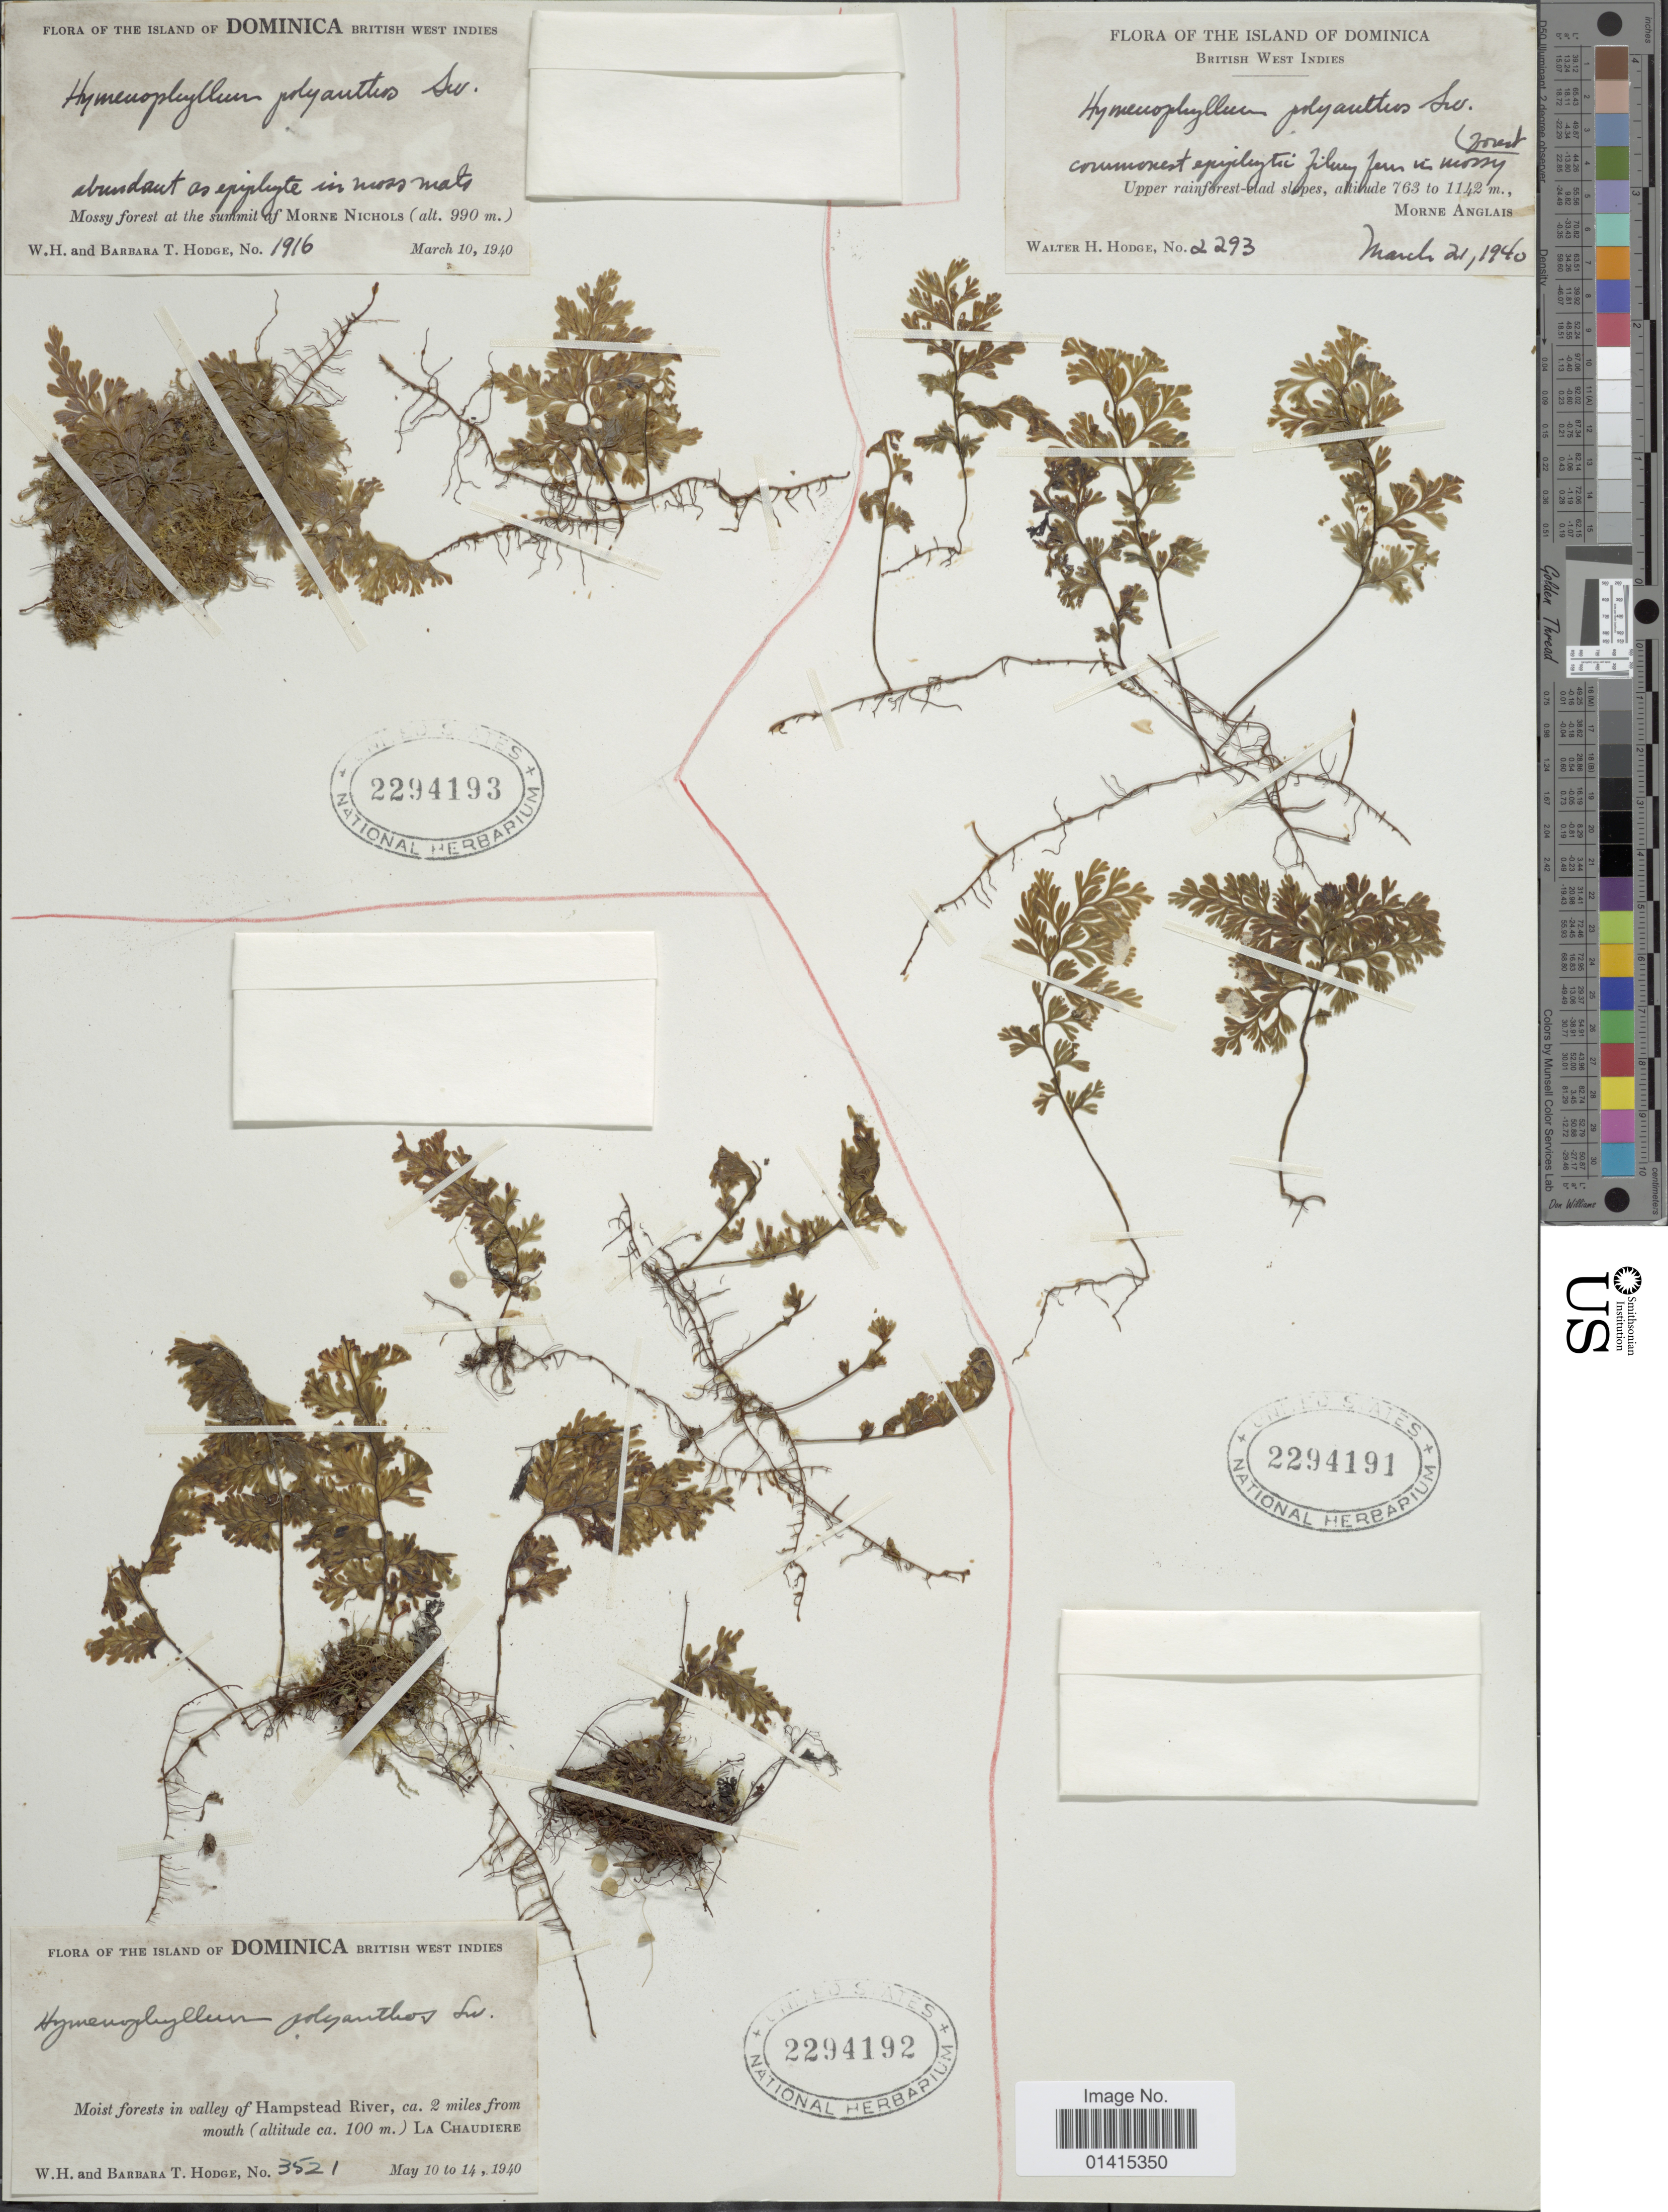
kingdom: Plantae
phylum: Tracheophyta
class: Polypodiopsida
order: Hymenophyllales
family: Hymenophyllaceae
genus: Hymenophyllum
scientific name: Hymenophyllum polyanthos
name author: (Sw.) Sw.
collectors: W. Hodge & B. Hodge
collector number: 1916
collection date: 1940-03-10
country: Dominica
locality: Island of Dominica, British West Indies, Mossy forest at the summit of Morne Nichols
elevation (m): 990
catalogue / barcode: US 2294193-3